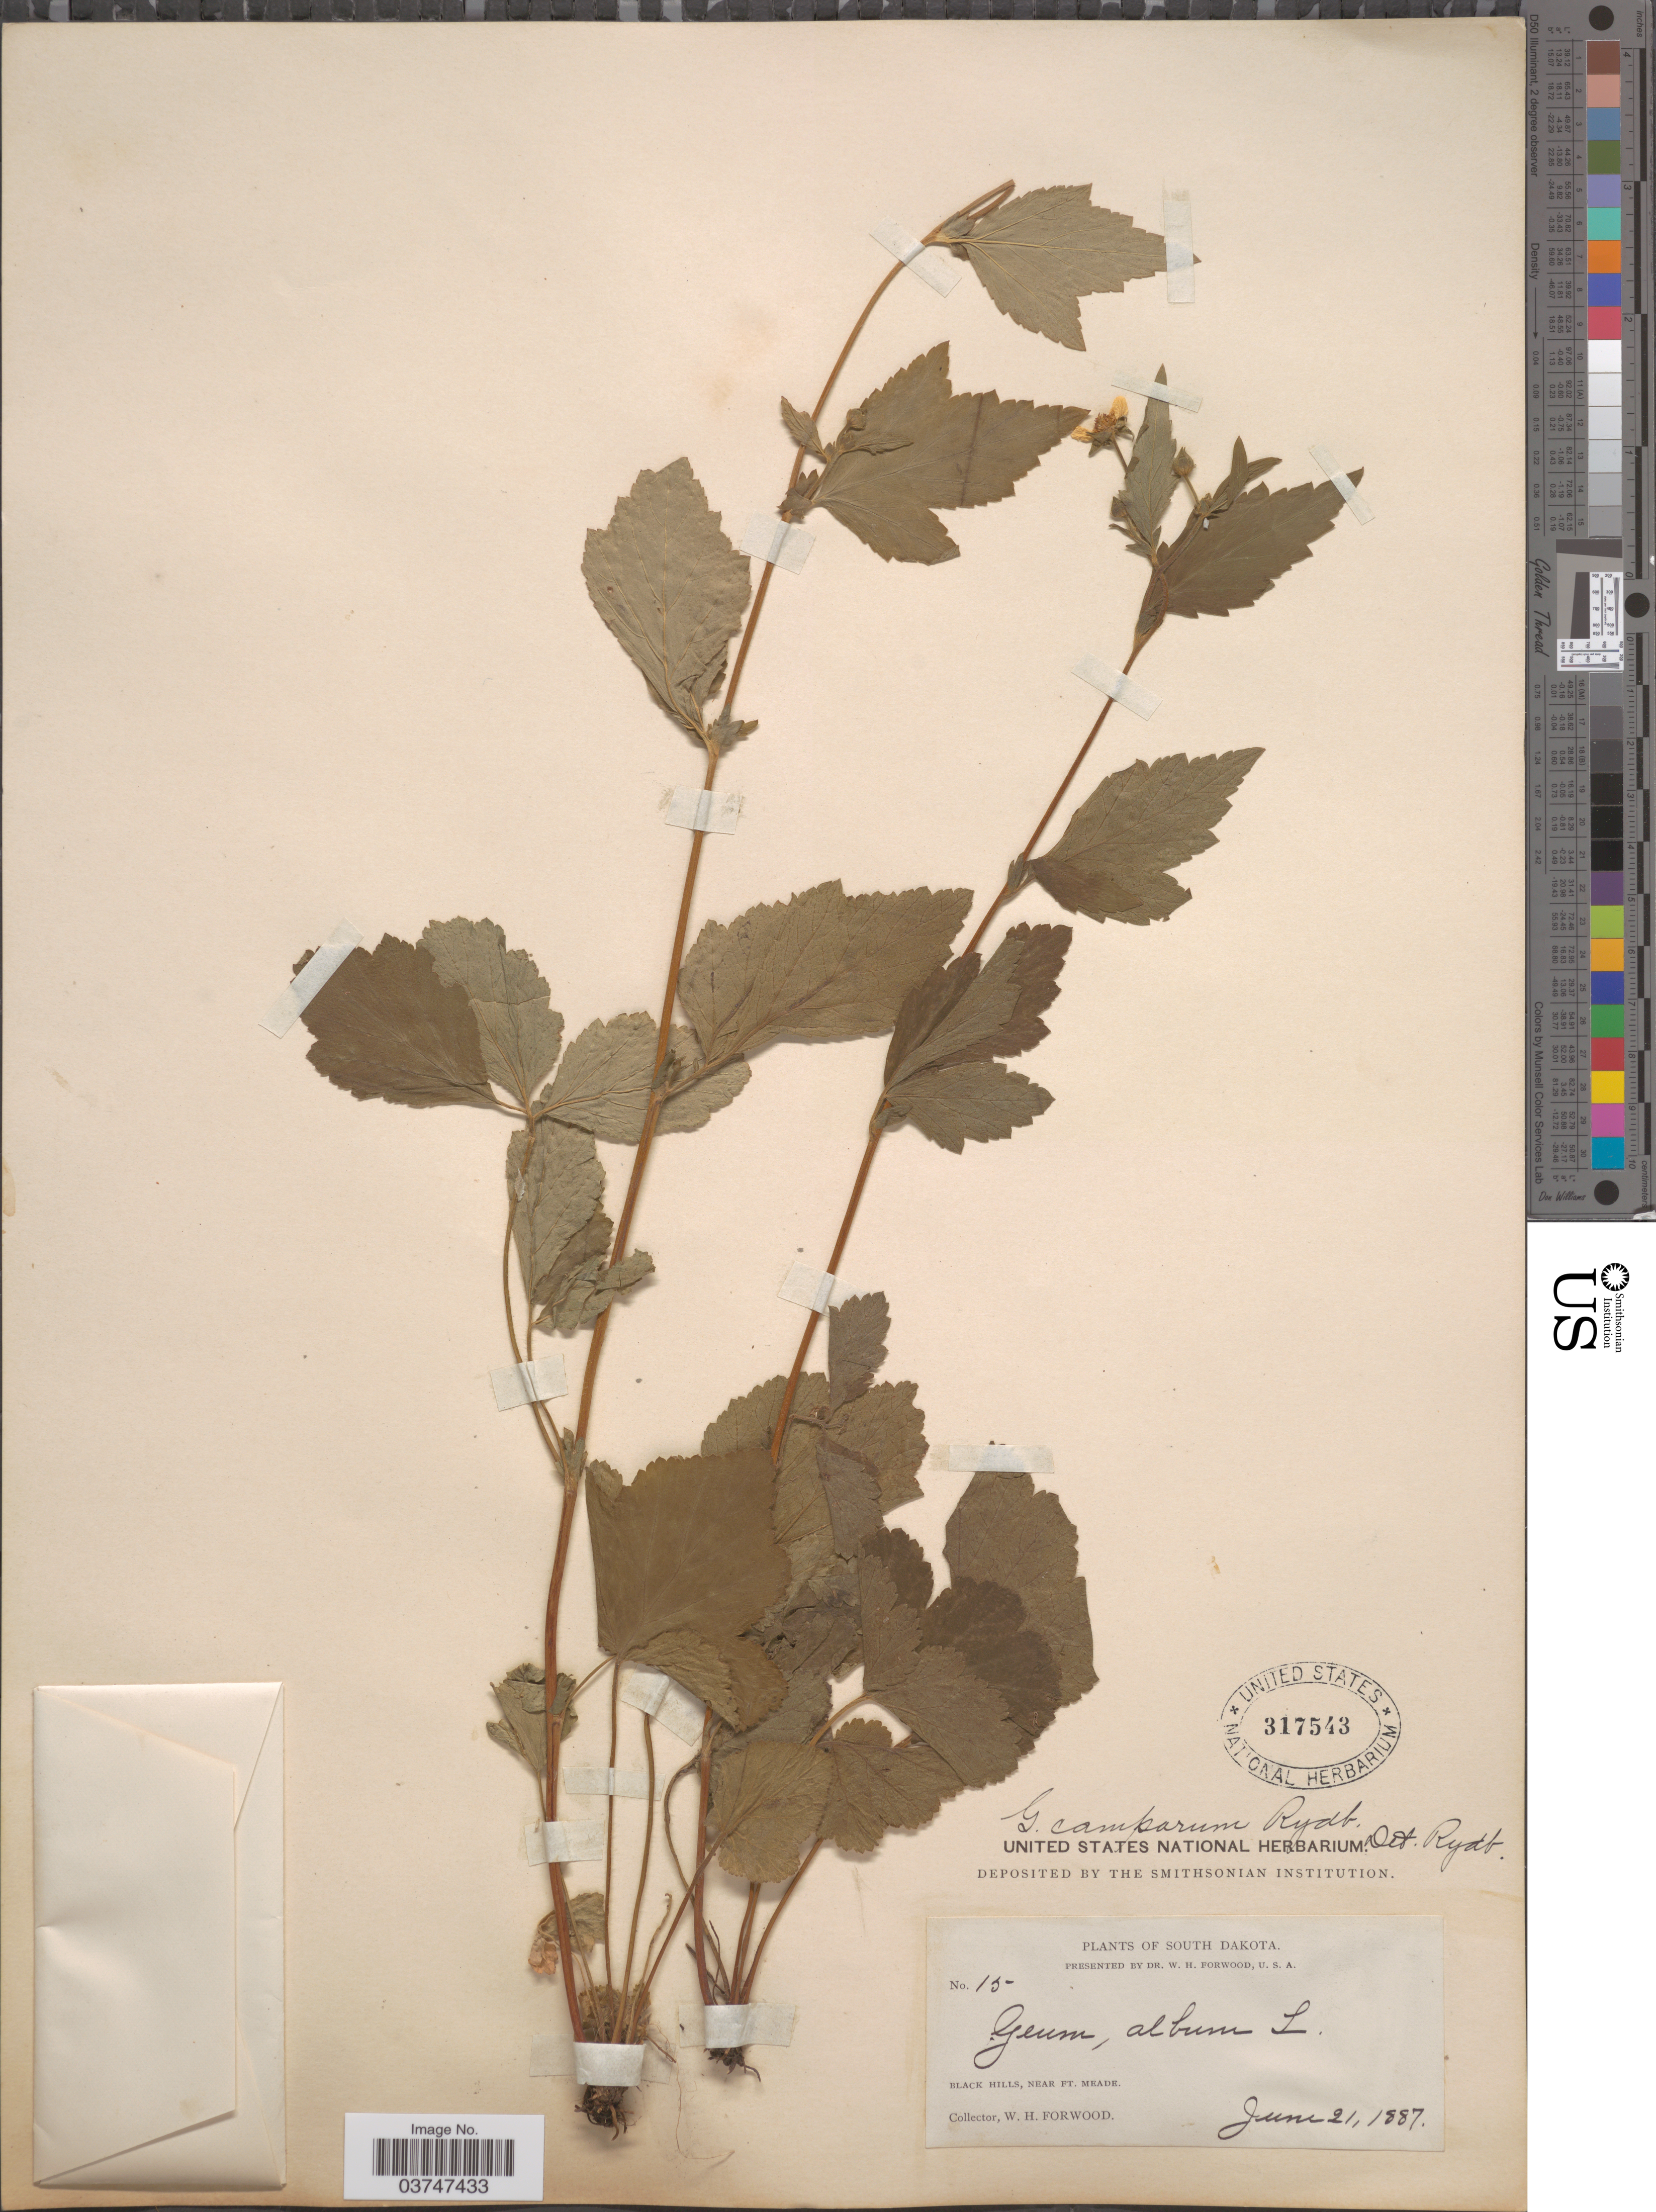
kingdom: Plantae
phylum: Tracheophyta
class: Magnoliopsida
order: Rosales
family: Rosaceae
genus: Geum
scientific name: Geum canadense var. camporum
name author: (Rydb.) Fernald & Weath.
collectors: W. Forwood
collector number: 15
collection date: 1887-06-21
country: United States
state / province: South Dakota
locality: Black Hills, near Ft. Meade.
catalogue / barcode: US 317543